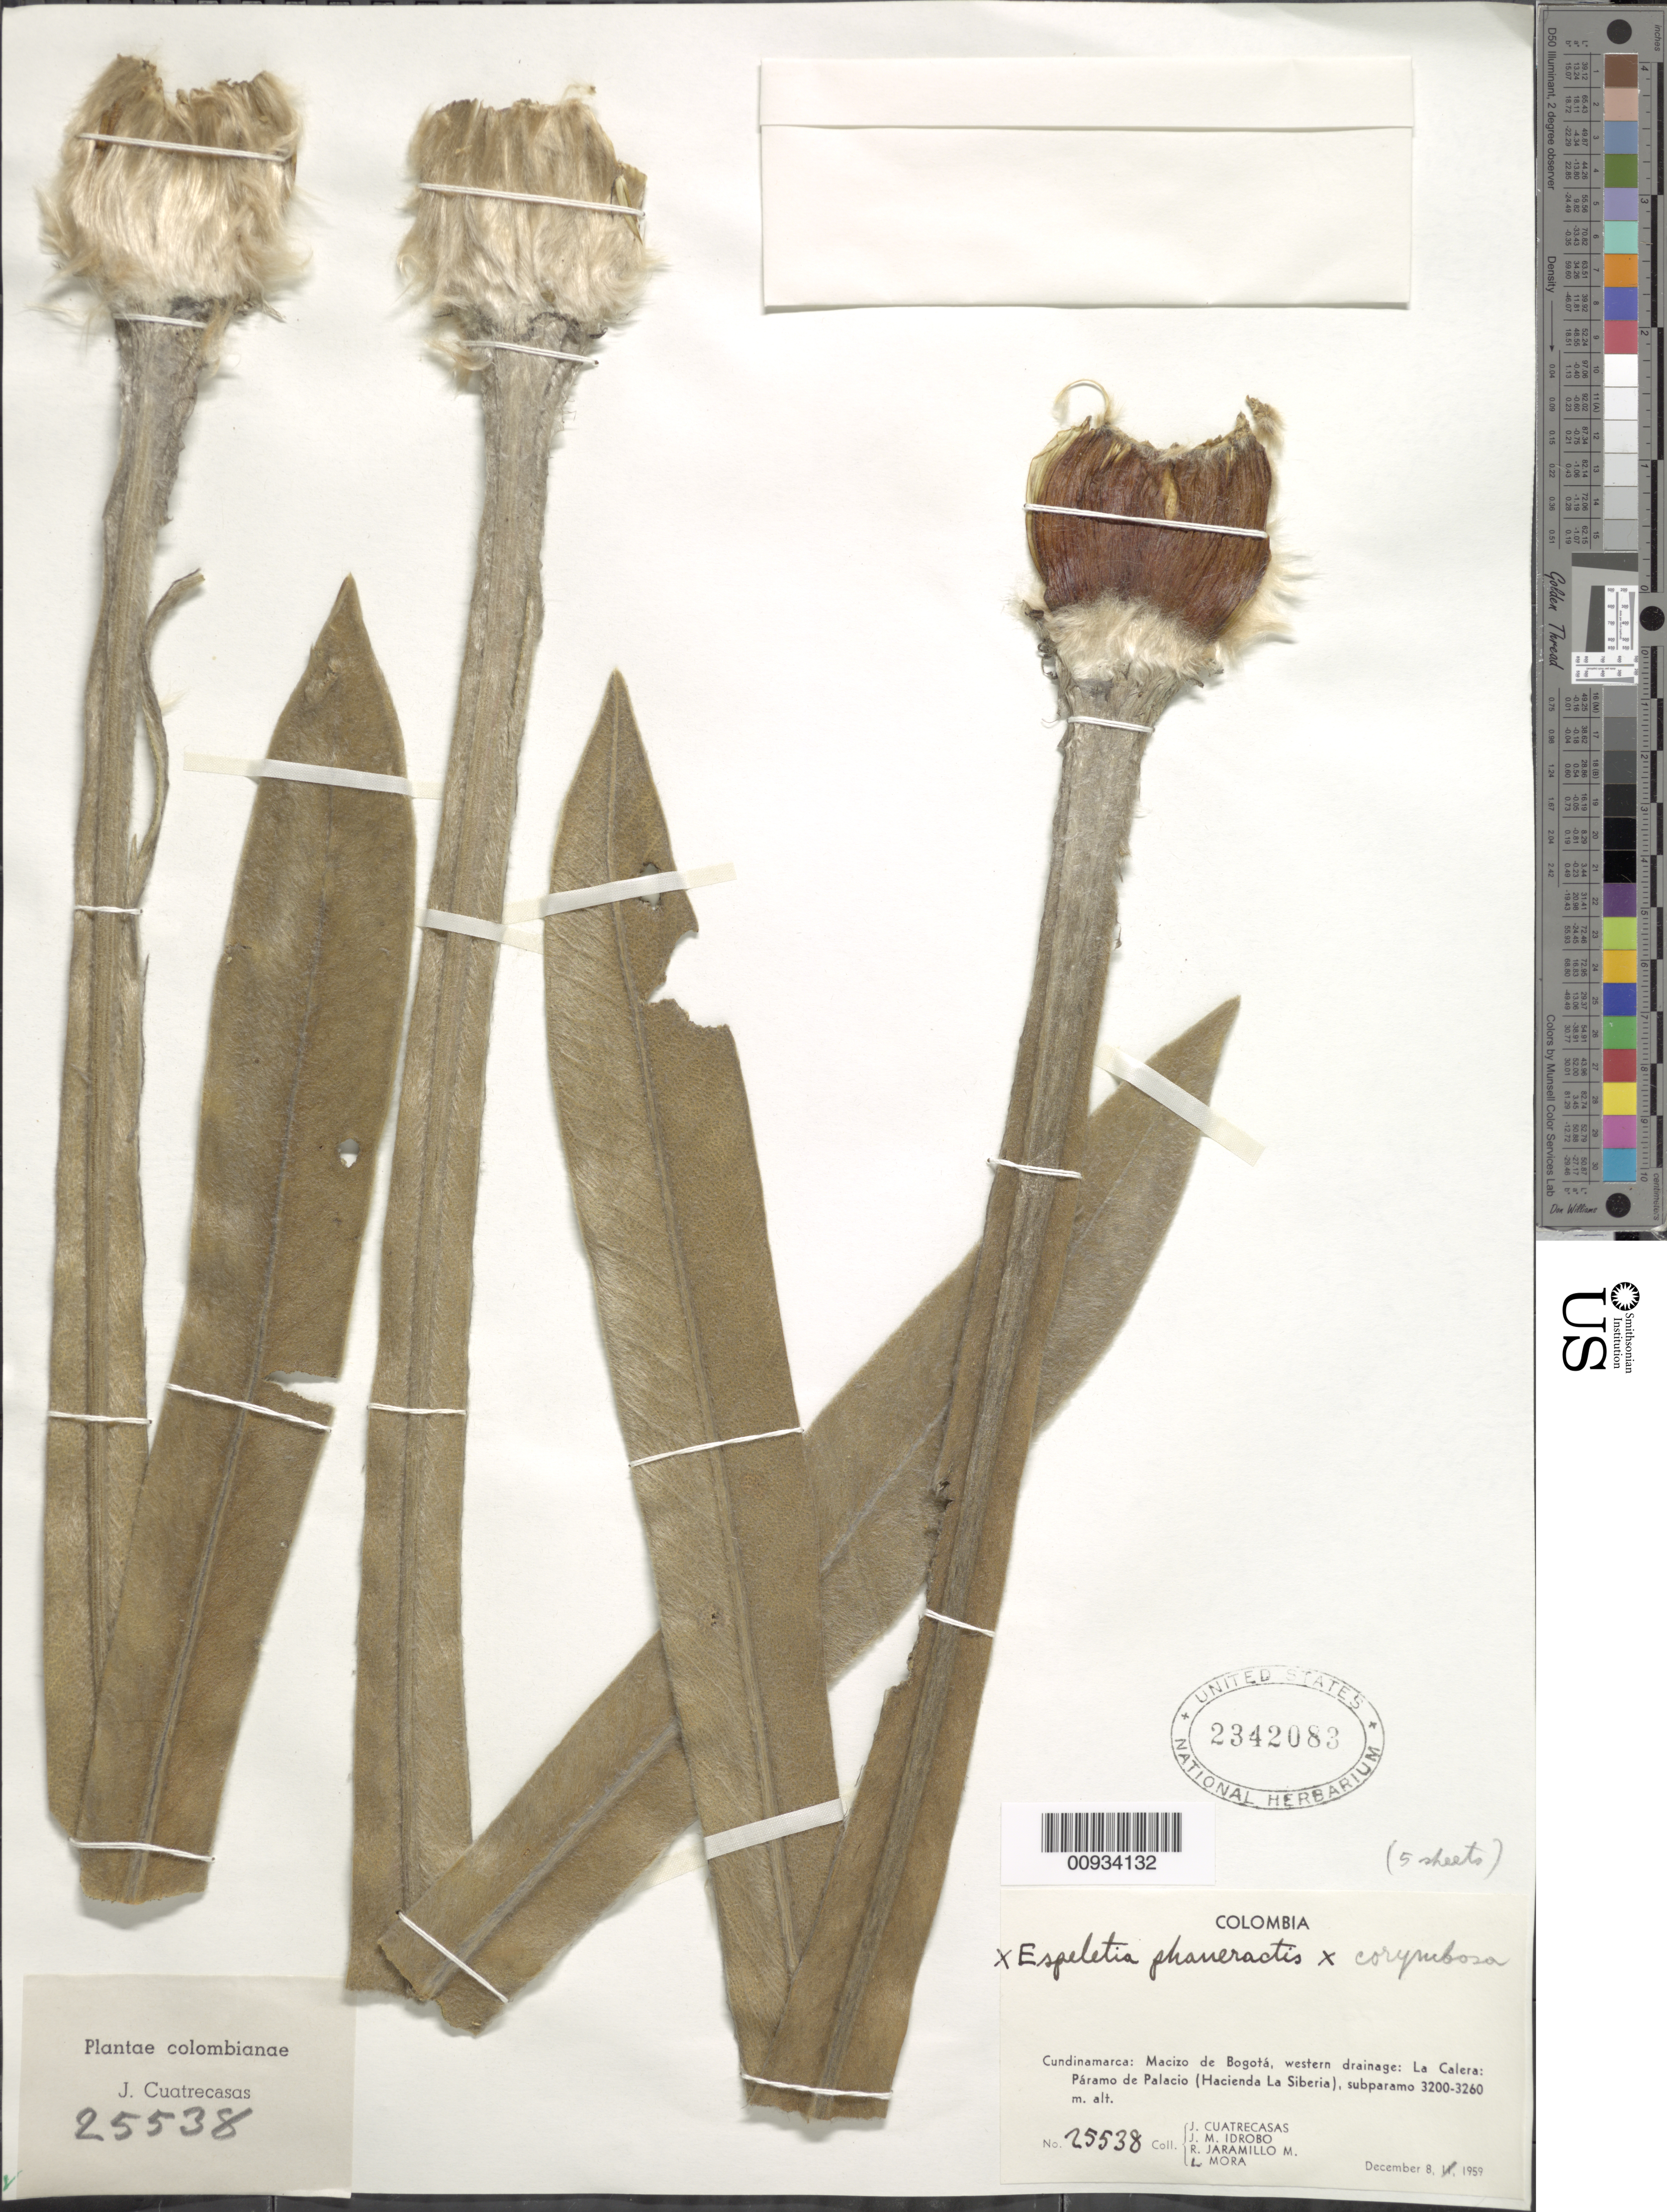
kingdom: Plantae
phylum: Tracheophyta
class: Magnoliopsida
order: Asterales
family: Asteraceae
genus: Espeletiopsis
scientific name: Espeletiopsis bogotensis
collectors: J. Cuatrecasas, J. M. Idrobo, R. Jaramillo M. & L. Mora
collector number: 25538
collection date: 1959-12-08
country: Colombia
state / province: Cundinamarca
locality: Macizo de Bogota, western drainage, La Calera, Paramo de Palacio (Hacienda La Siberia)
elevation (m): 3200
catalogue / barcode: US 2342083